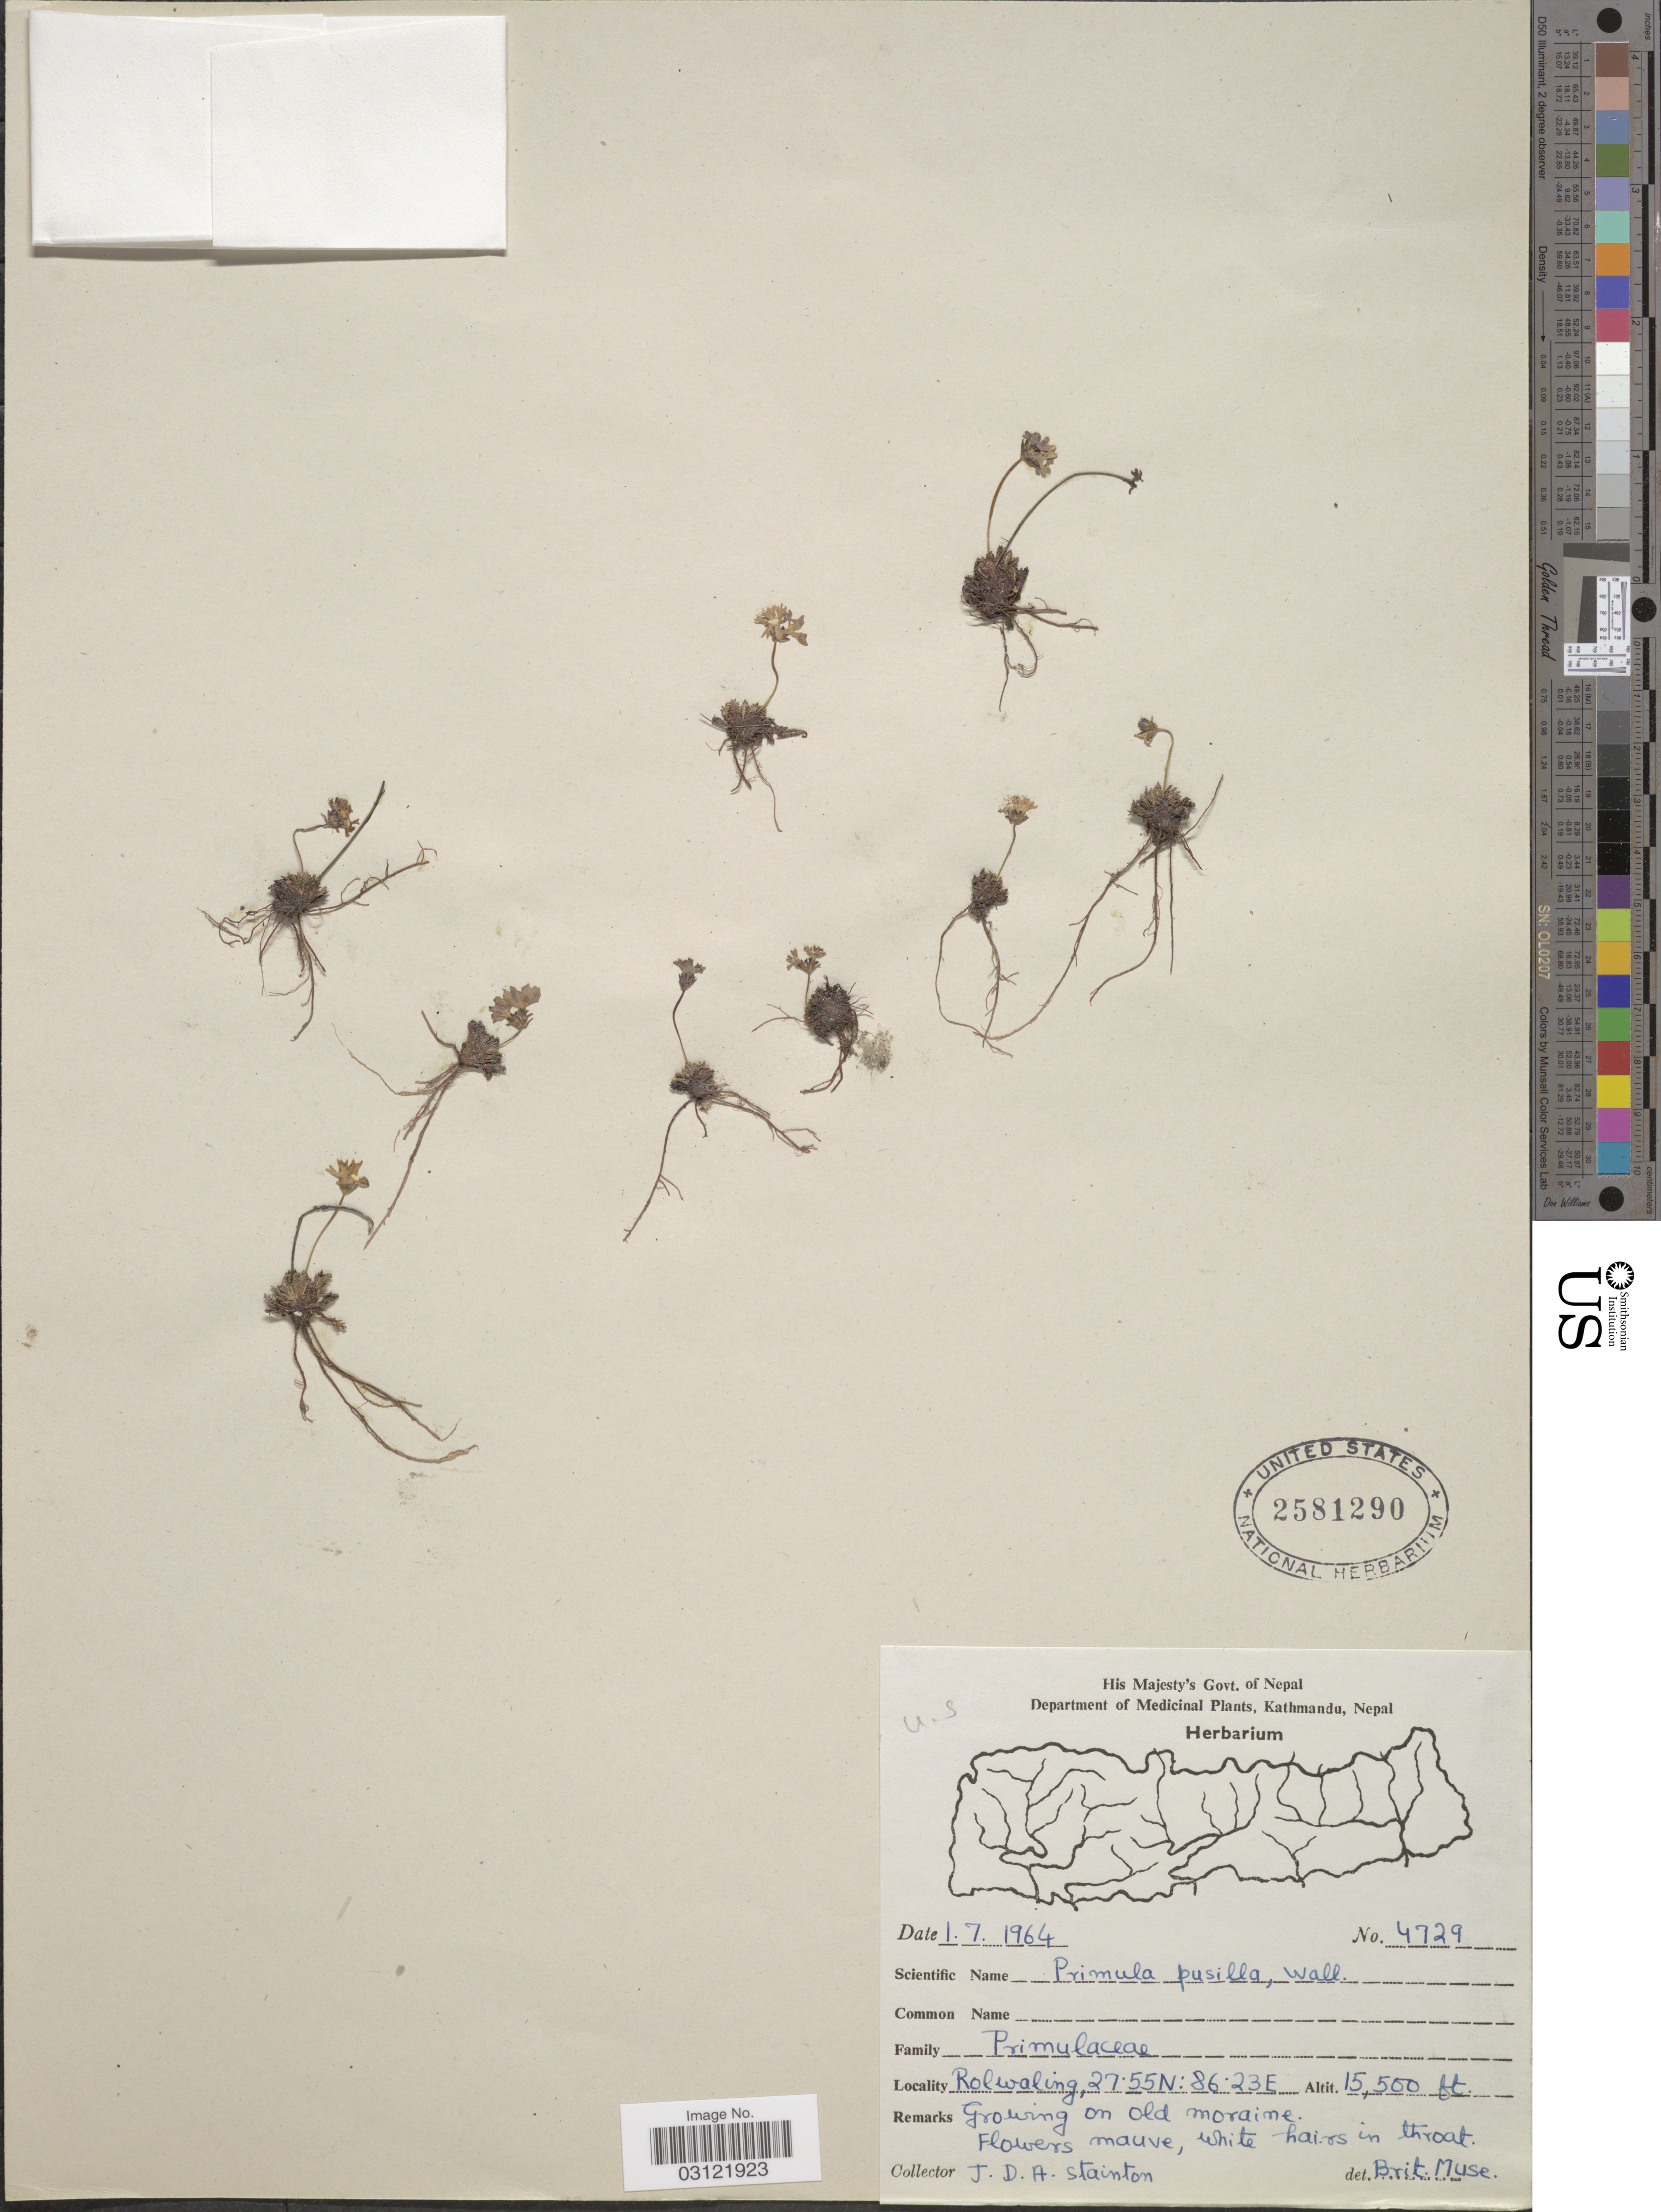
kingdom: Plantae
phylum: Tracheophyta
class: Magnoliopsida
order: Ericales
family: Primulaceae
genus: Primula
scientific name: Primula pusilla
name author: Goldie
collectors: J. Stainton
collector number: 4729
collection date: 1964-07-01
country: Nepal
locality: Rolwaling.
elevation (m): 4724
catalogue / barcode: US 2581290